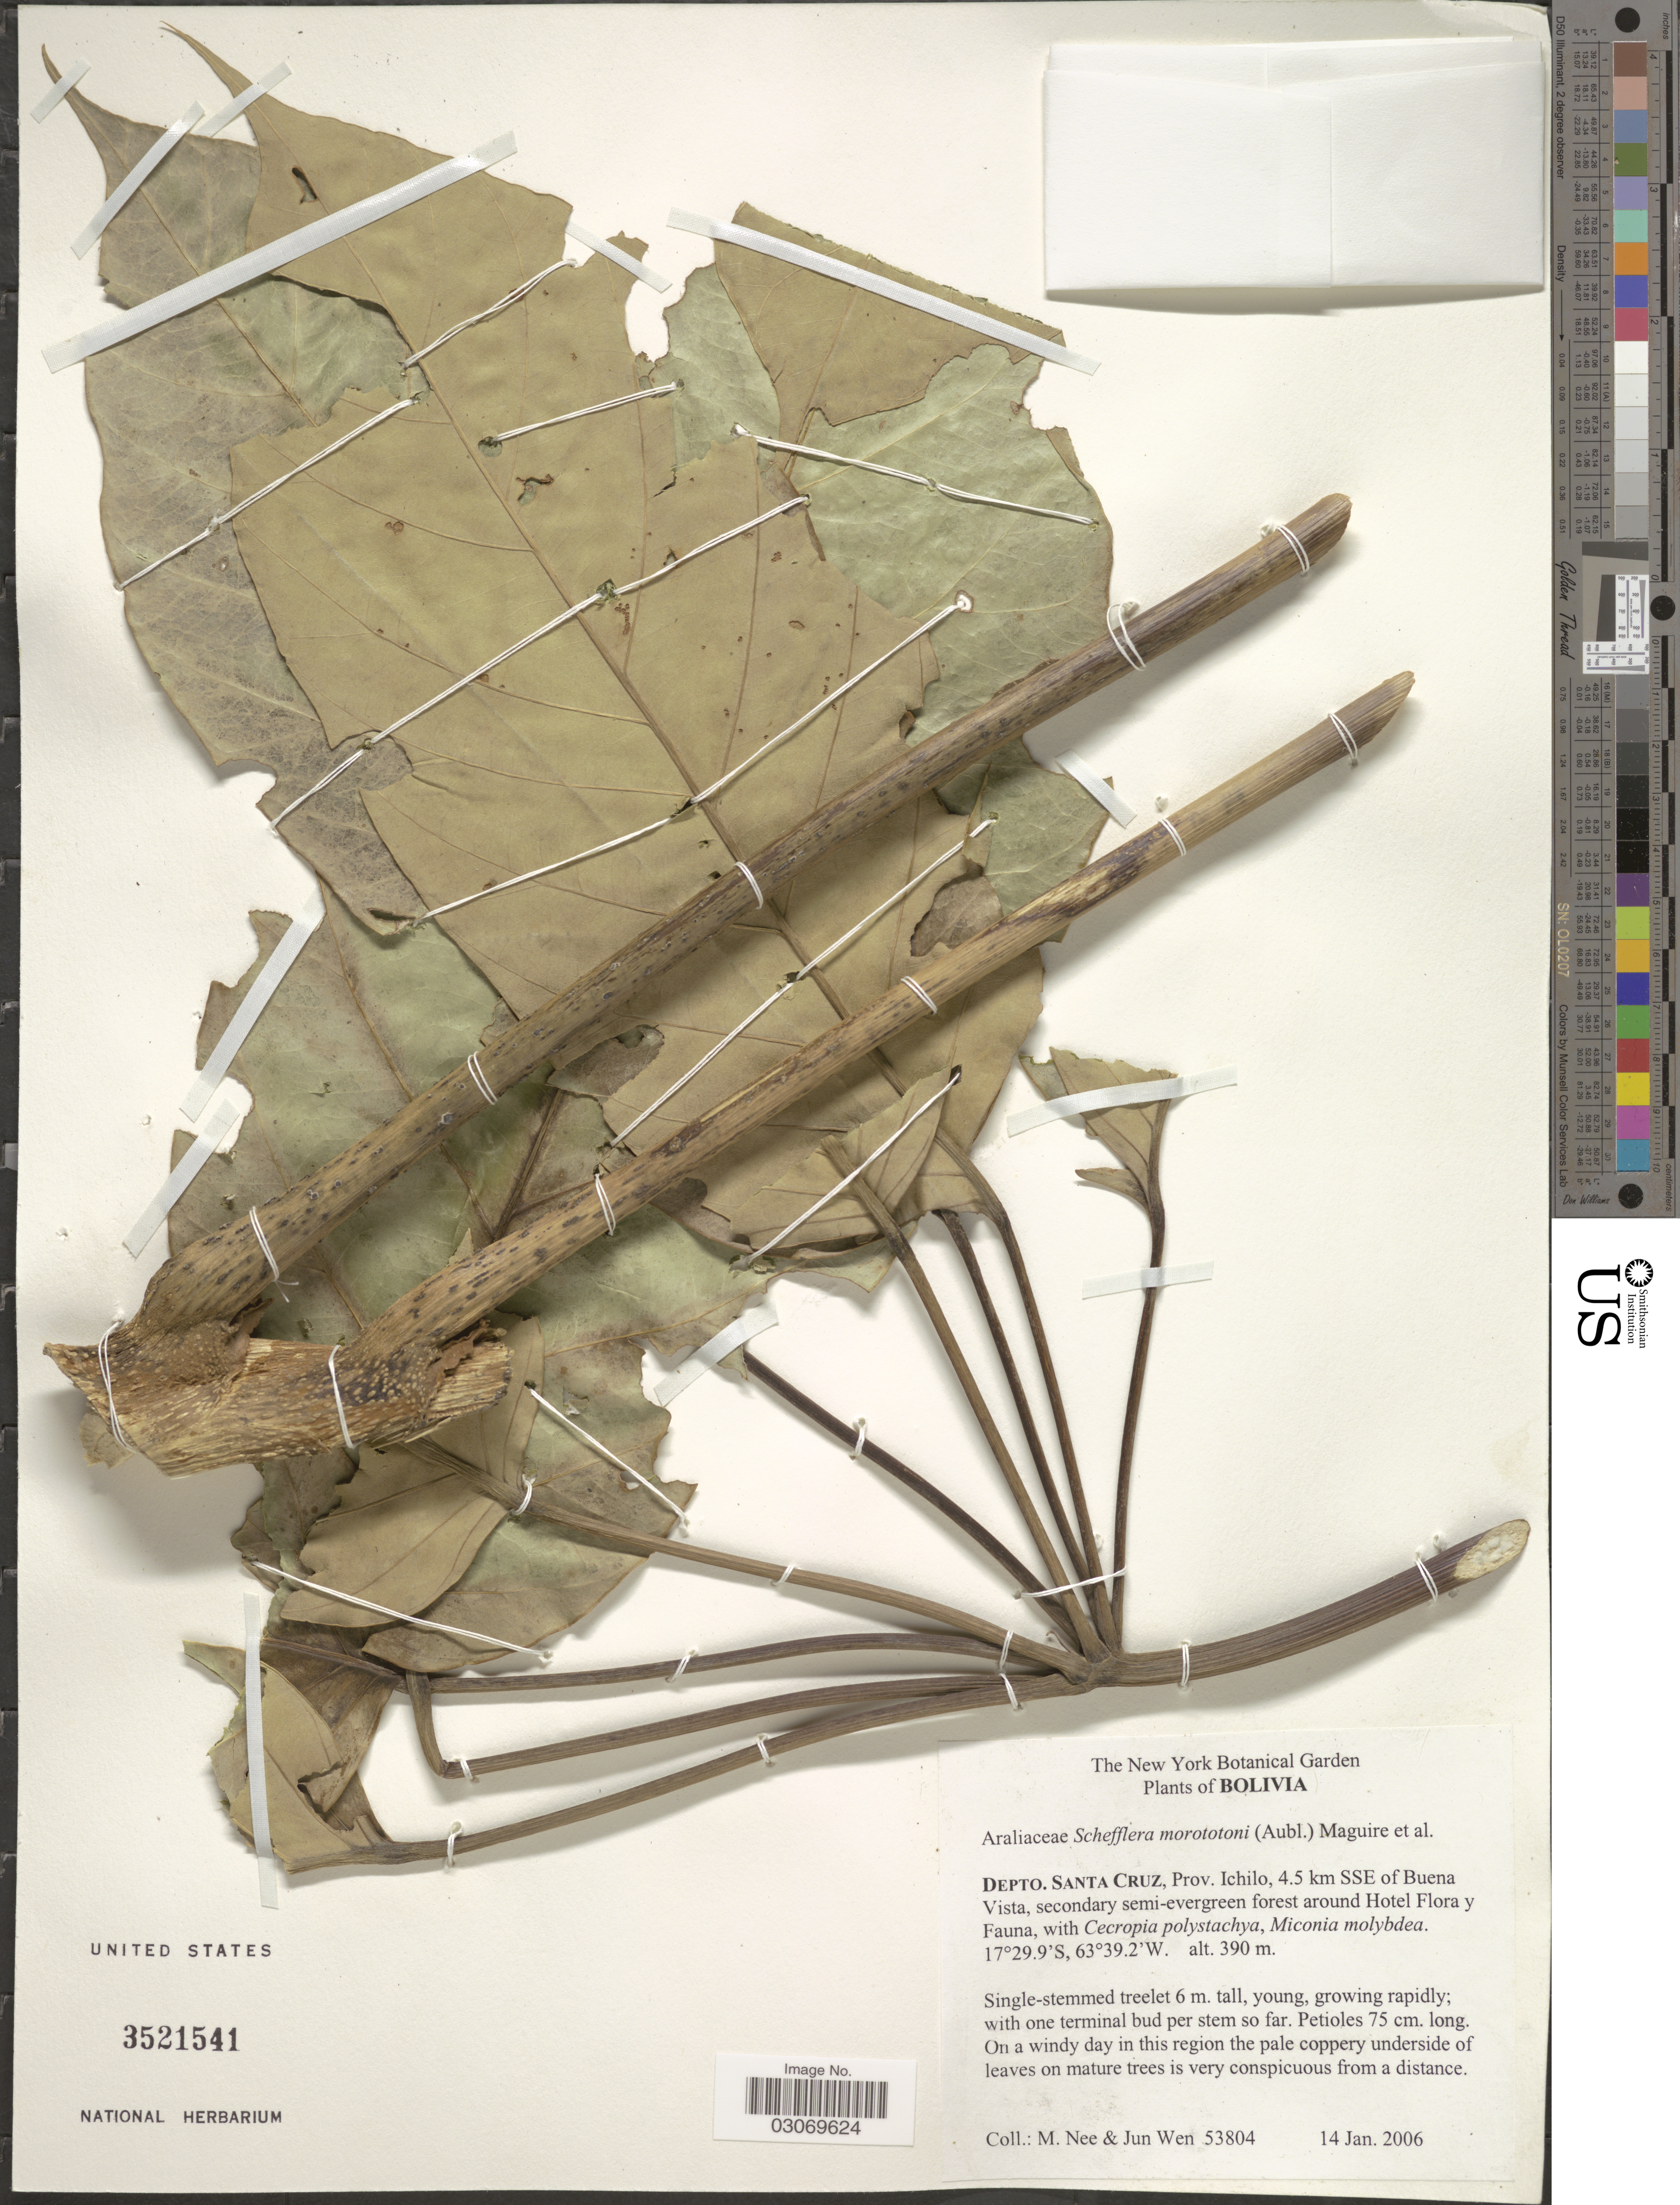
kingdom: Plantae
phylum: Tracheophyta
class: Magnoliopsida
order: Apiales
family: Araliaceae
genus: Schefflera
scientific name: Schefflera morototoni (Aubl.) Maguire, Steyerm. & Frodin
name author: (Aubl.) Maguire et al.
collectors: M. Nee & J. Wen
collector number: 53804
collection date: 2006-01-14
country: Bolivia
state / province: Santa Cruz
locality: Depto. Santa Cruz, Prov. Ichilo, 4.5 km SSE of Buena Vista.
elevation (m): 390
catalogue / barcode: US 3521541